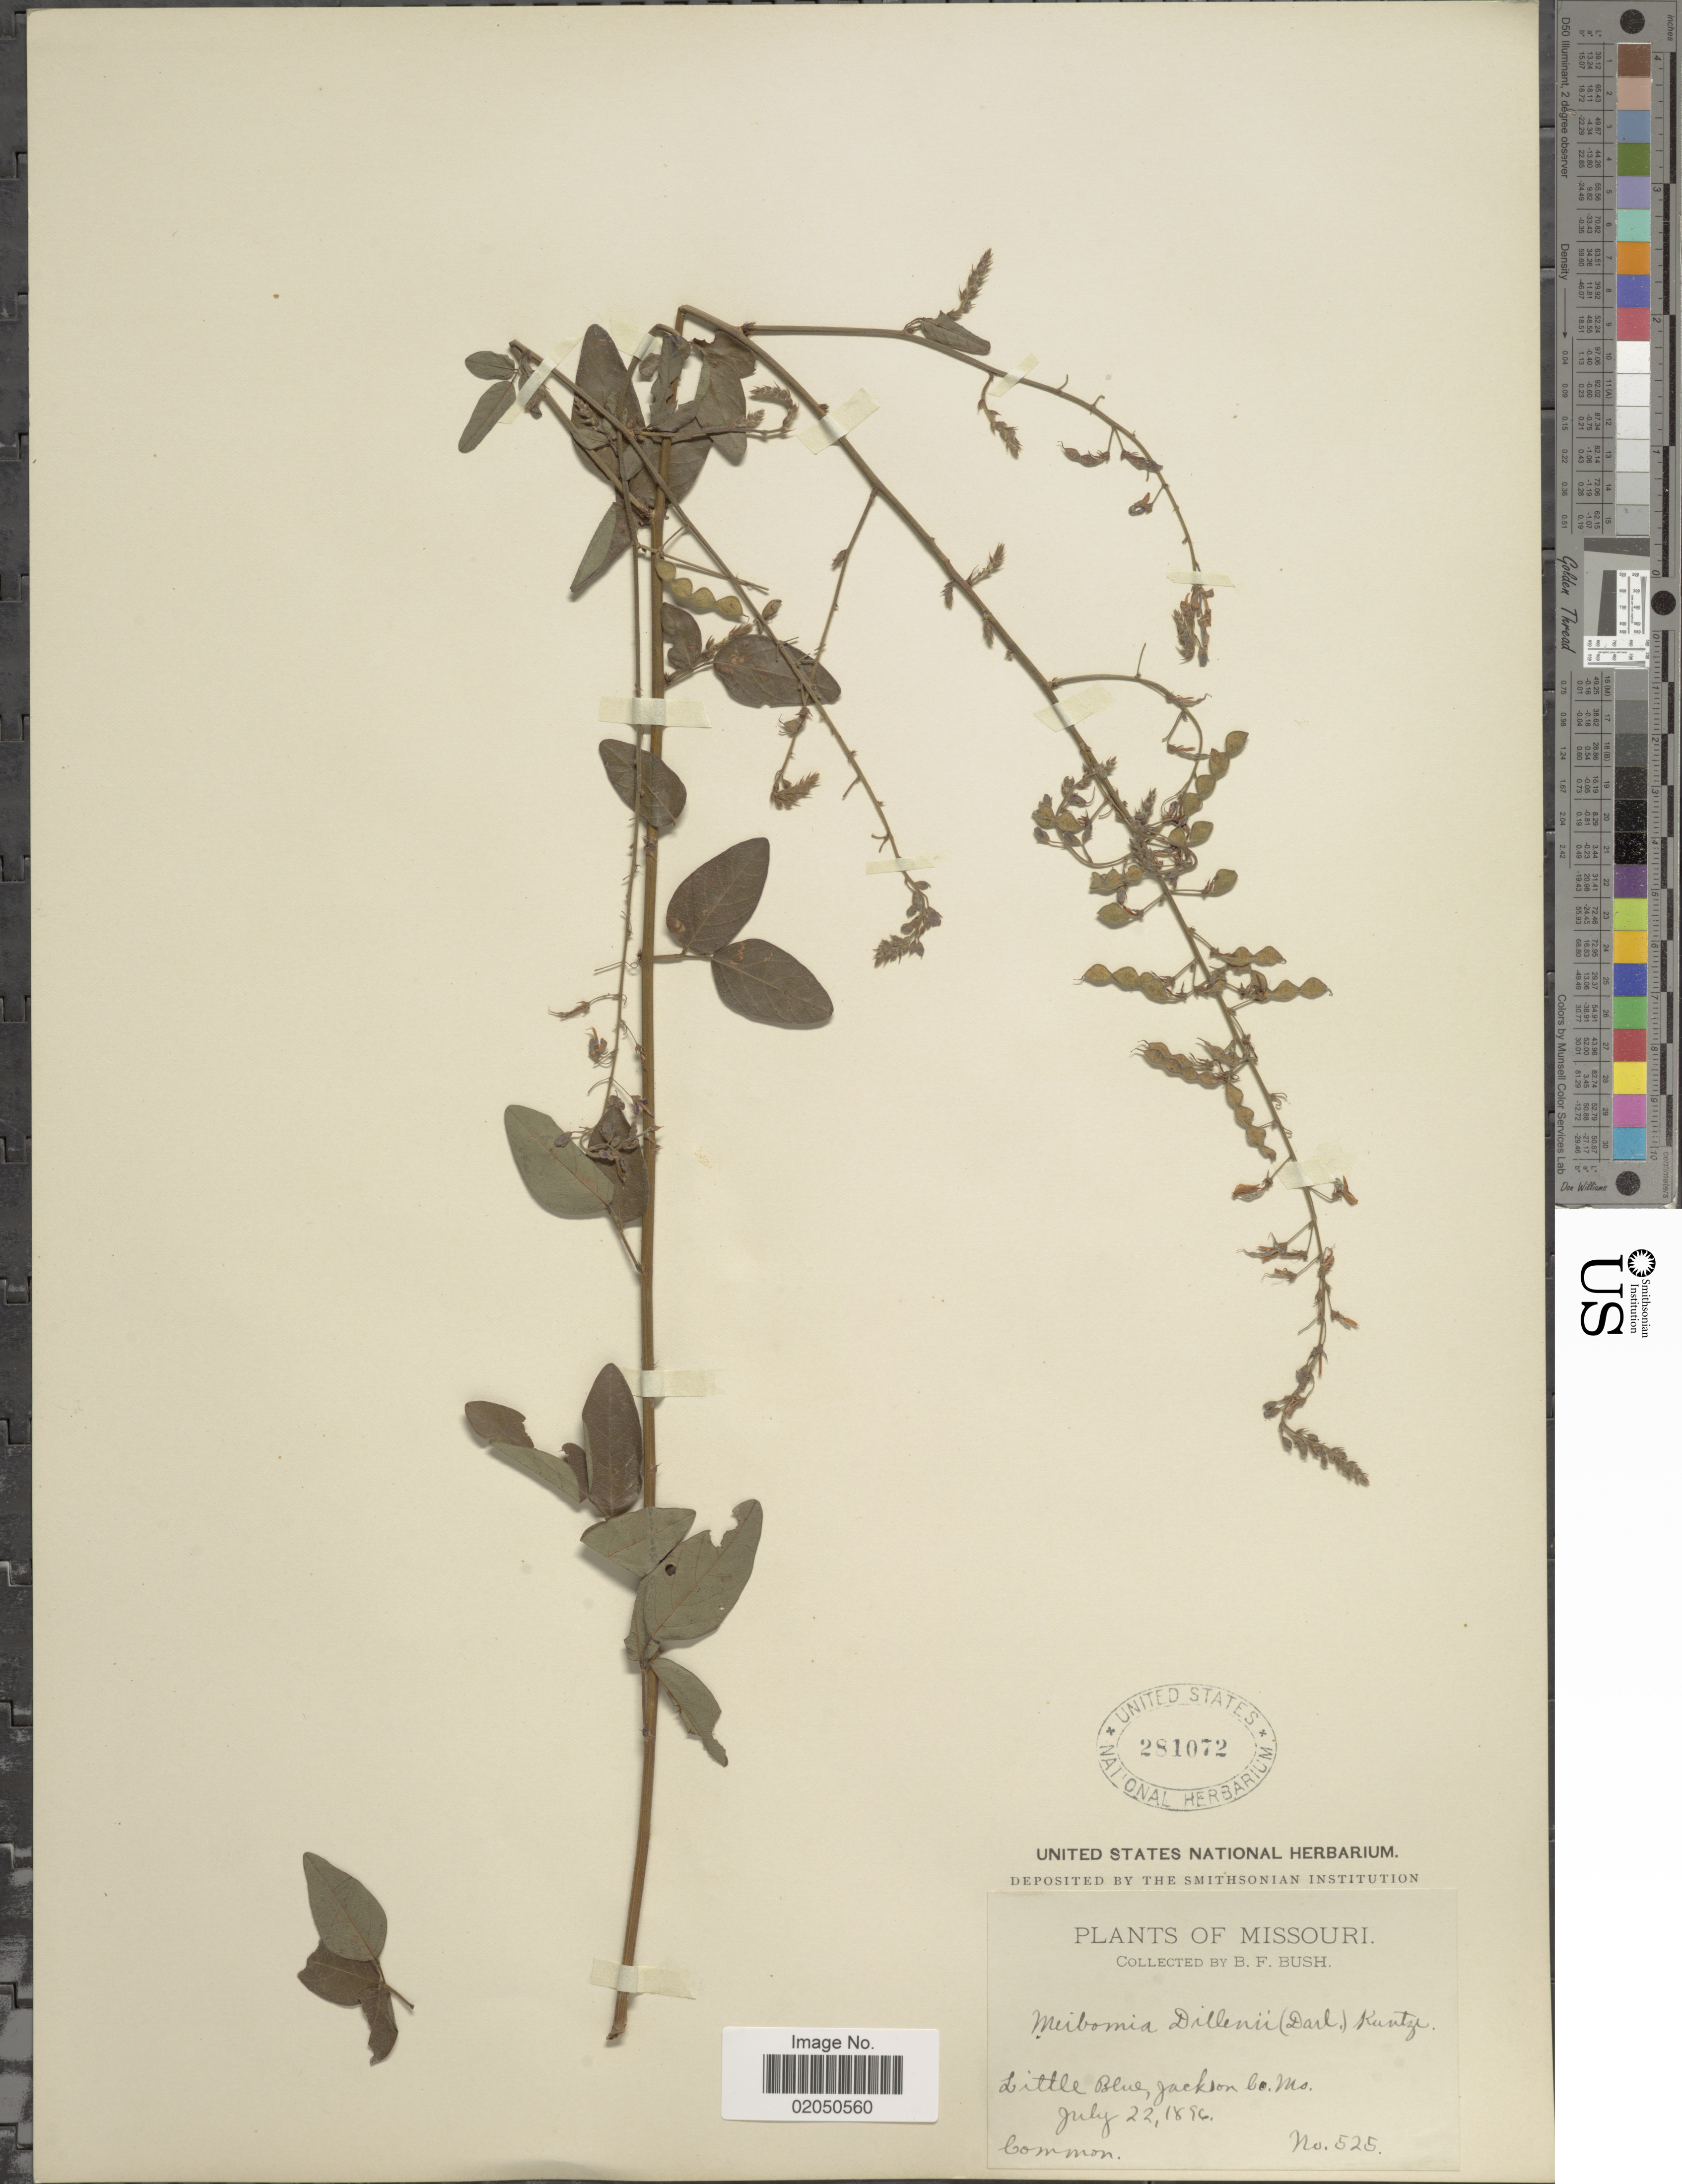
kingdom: Plantae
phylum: Tracheophyta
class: Magnoliopsida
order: Fabales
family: Fabaceae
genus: Desmodium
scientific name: Desmodium glabellum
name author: (Michx.) DC.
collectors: B. F. Bush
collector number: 525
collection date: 1896-07-22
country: United States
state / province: Missouri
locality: Little Blue, Jackson Co.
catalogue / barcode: US 281072